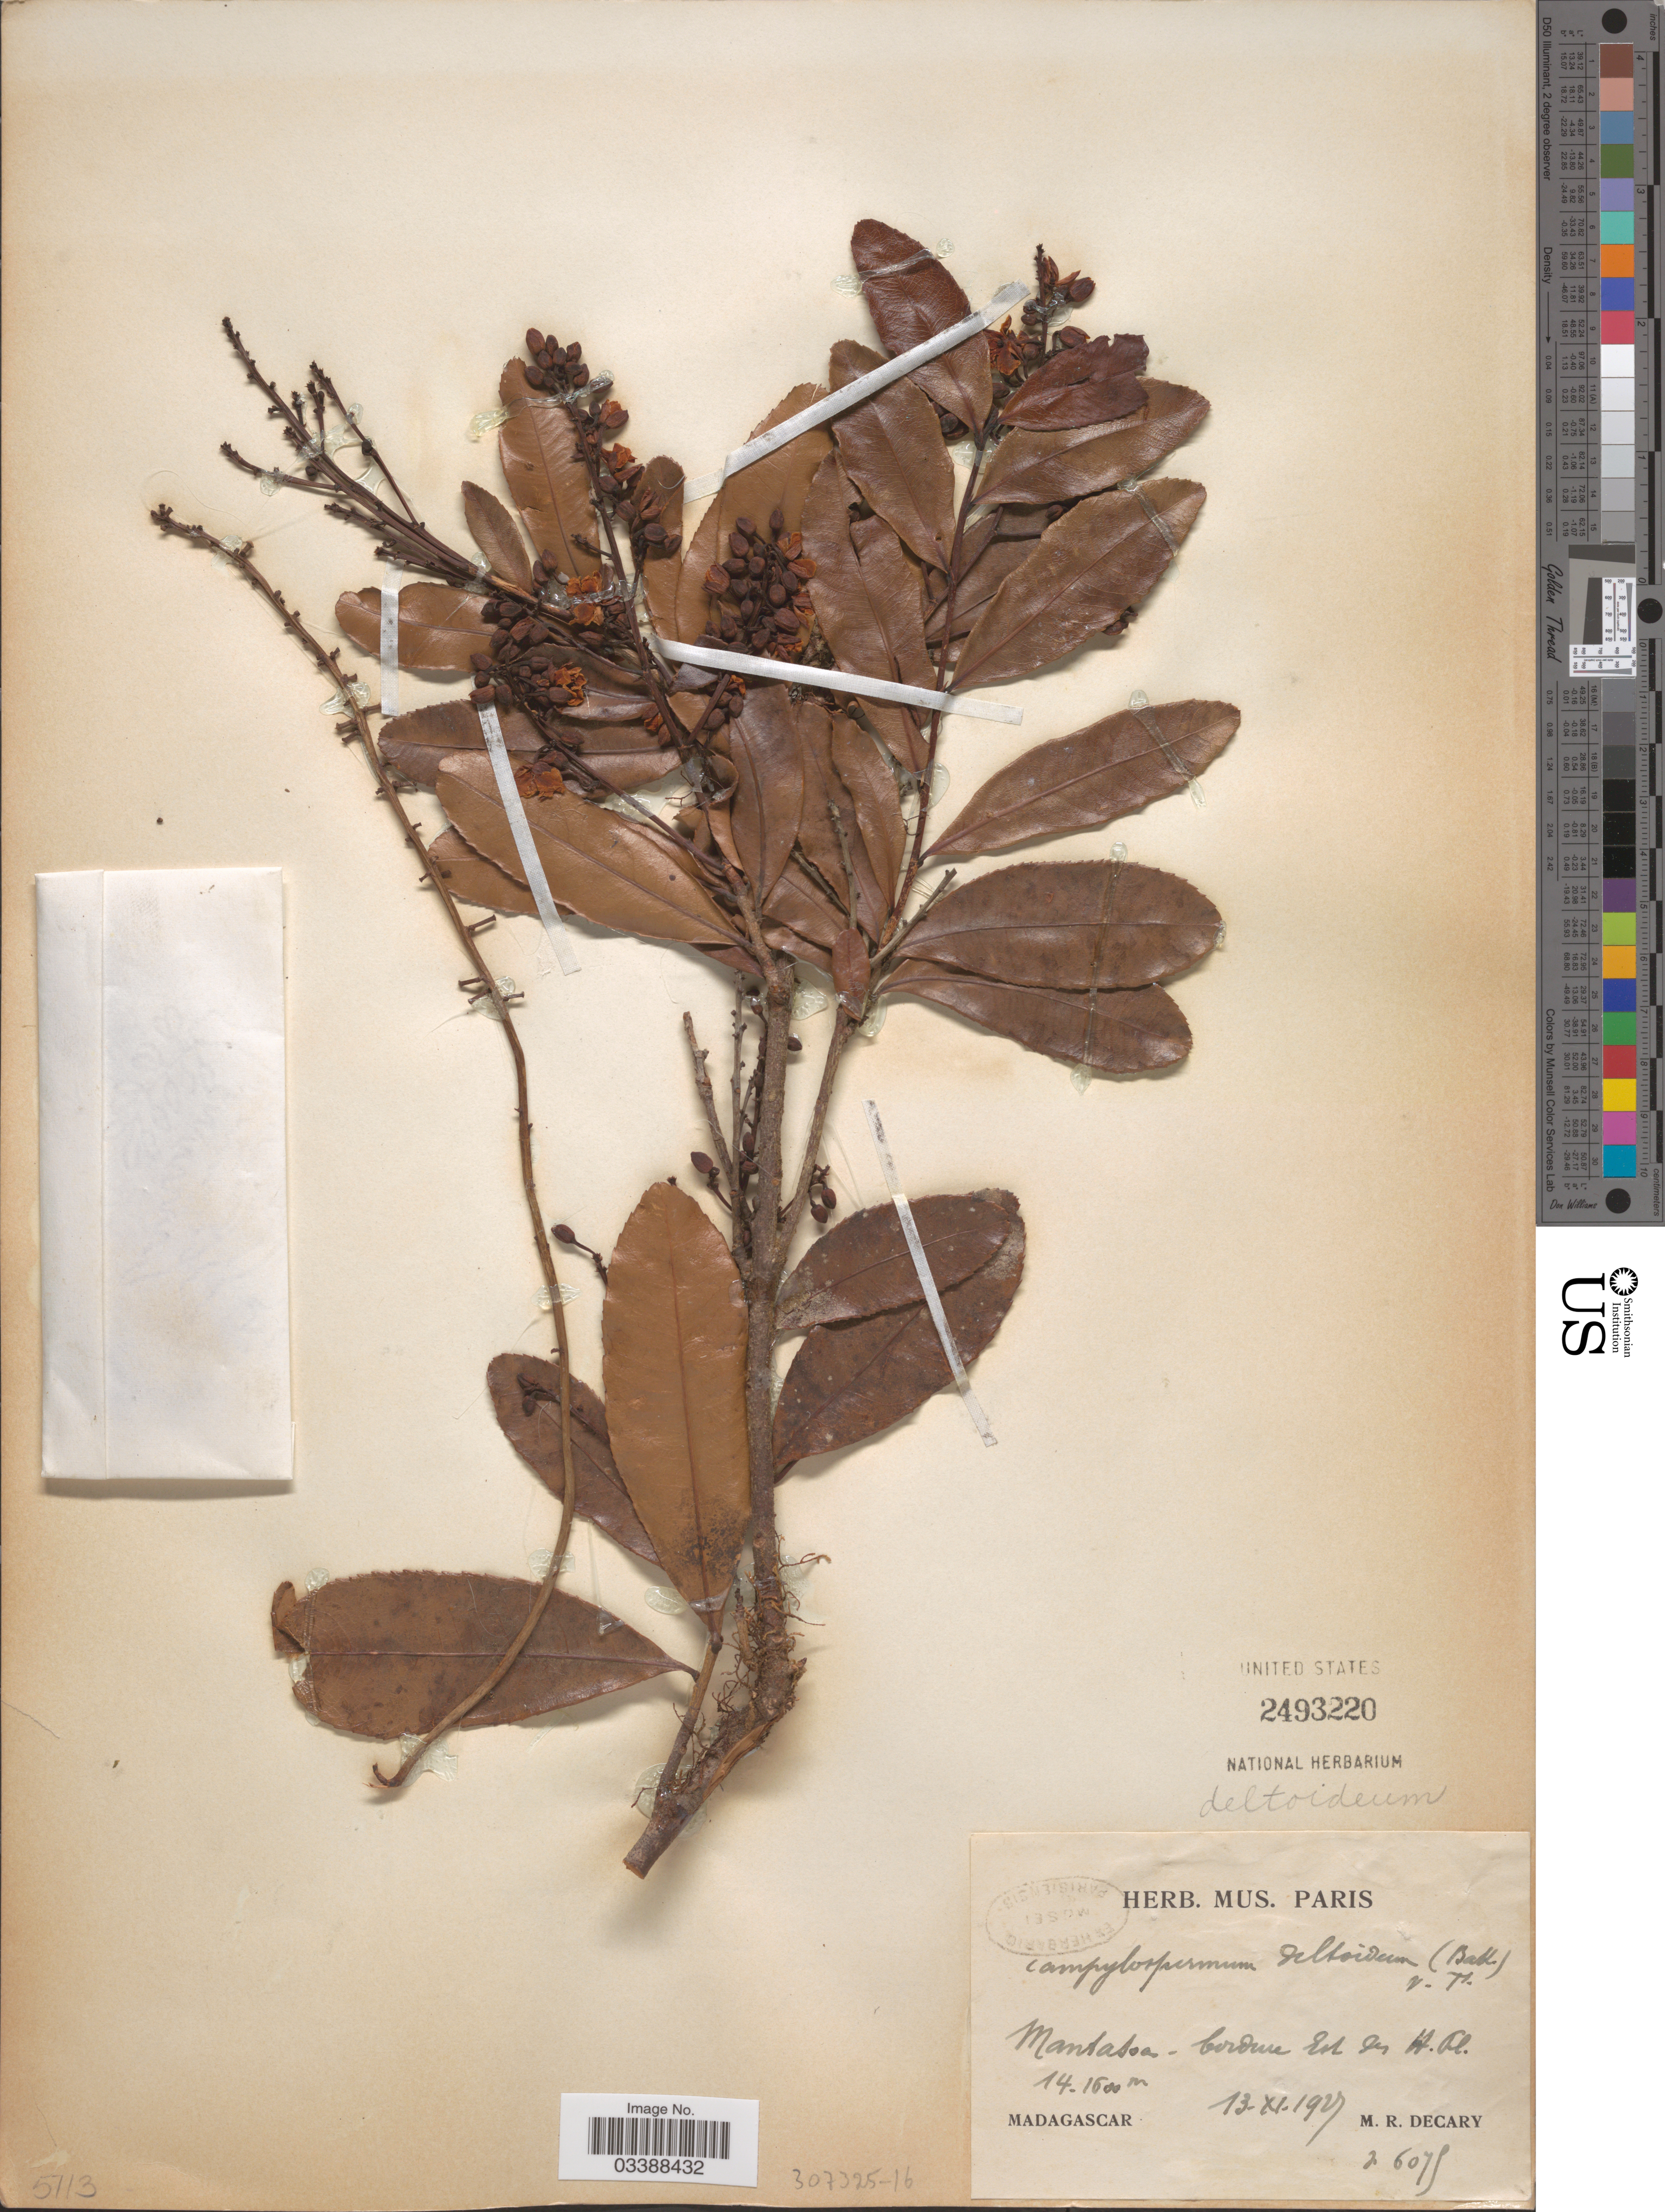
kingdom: Plantae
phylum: Tracheophyta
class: Magnoliopsida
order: Malpighiales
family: Ochnaceae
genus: Ouratea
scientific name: Ouratea deltoidea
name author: (Baker) Gilg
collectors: R. Decary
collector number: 26075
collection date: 1927-11-13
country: Madagascar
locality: Mantosoa - bordure est de H.Pl. [border east of Hauts Plateaux]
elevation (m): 1400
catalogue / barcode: US 2493220